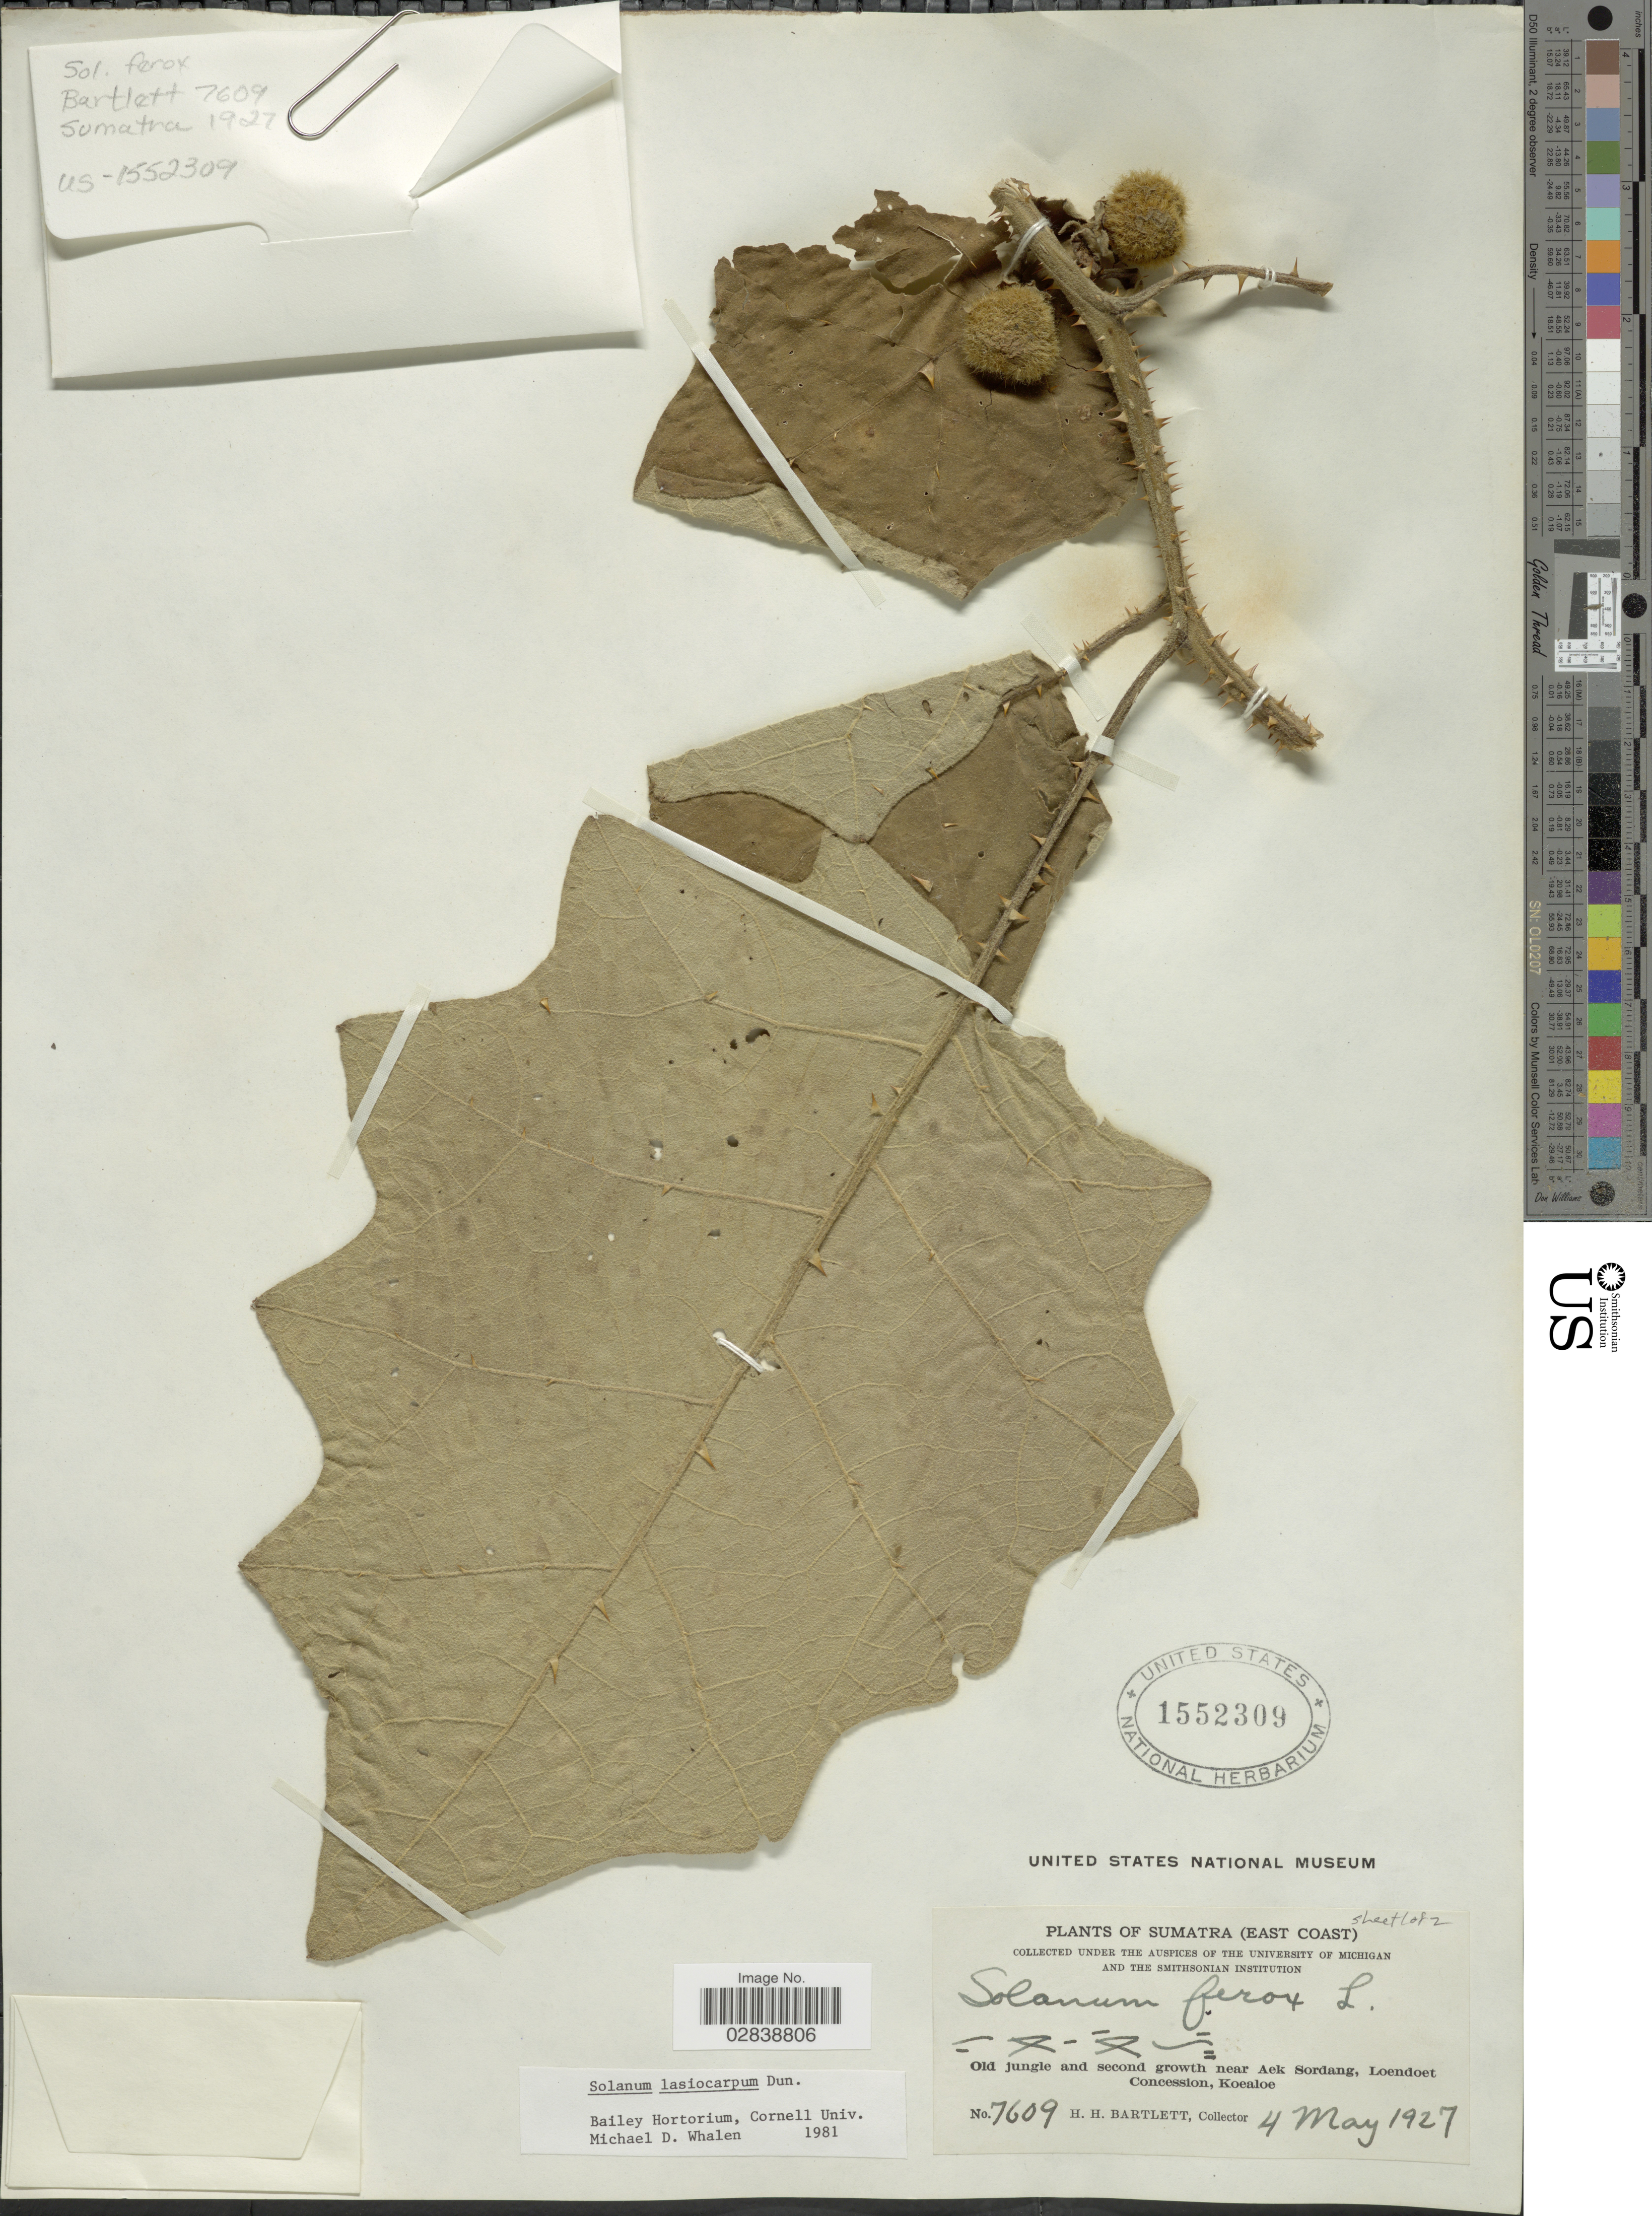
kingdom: Plantae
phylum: Tracheophyta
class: Magnoliopsida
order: Solanales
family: Solanaceae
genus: Solanum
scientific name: Solanum lasiocarpum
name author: Dunal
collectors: H. H. Bartlett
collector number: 7609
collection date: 1927-05-04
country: Indonesia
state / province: Sumatra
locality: (East Coast). Old jungle and second growth near Aek Sordang, Loendoet Concession, Koealoe.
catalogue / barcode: US 1552309